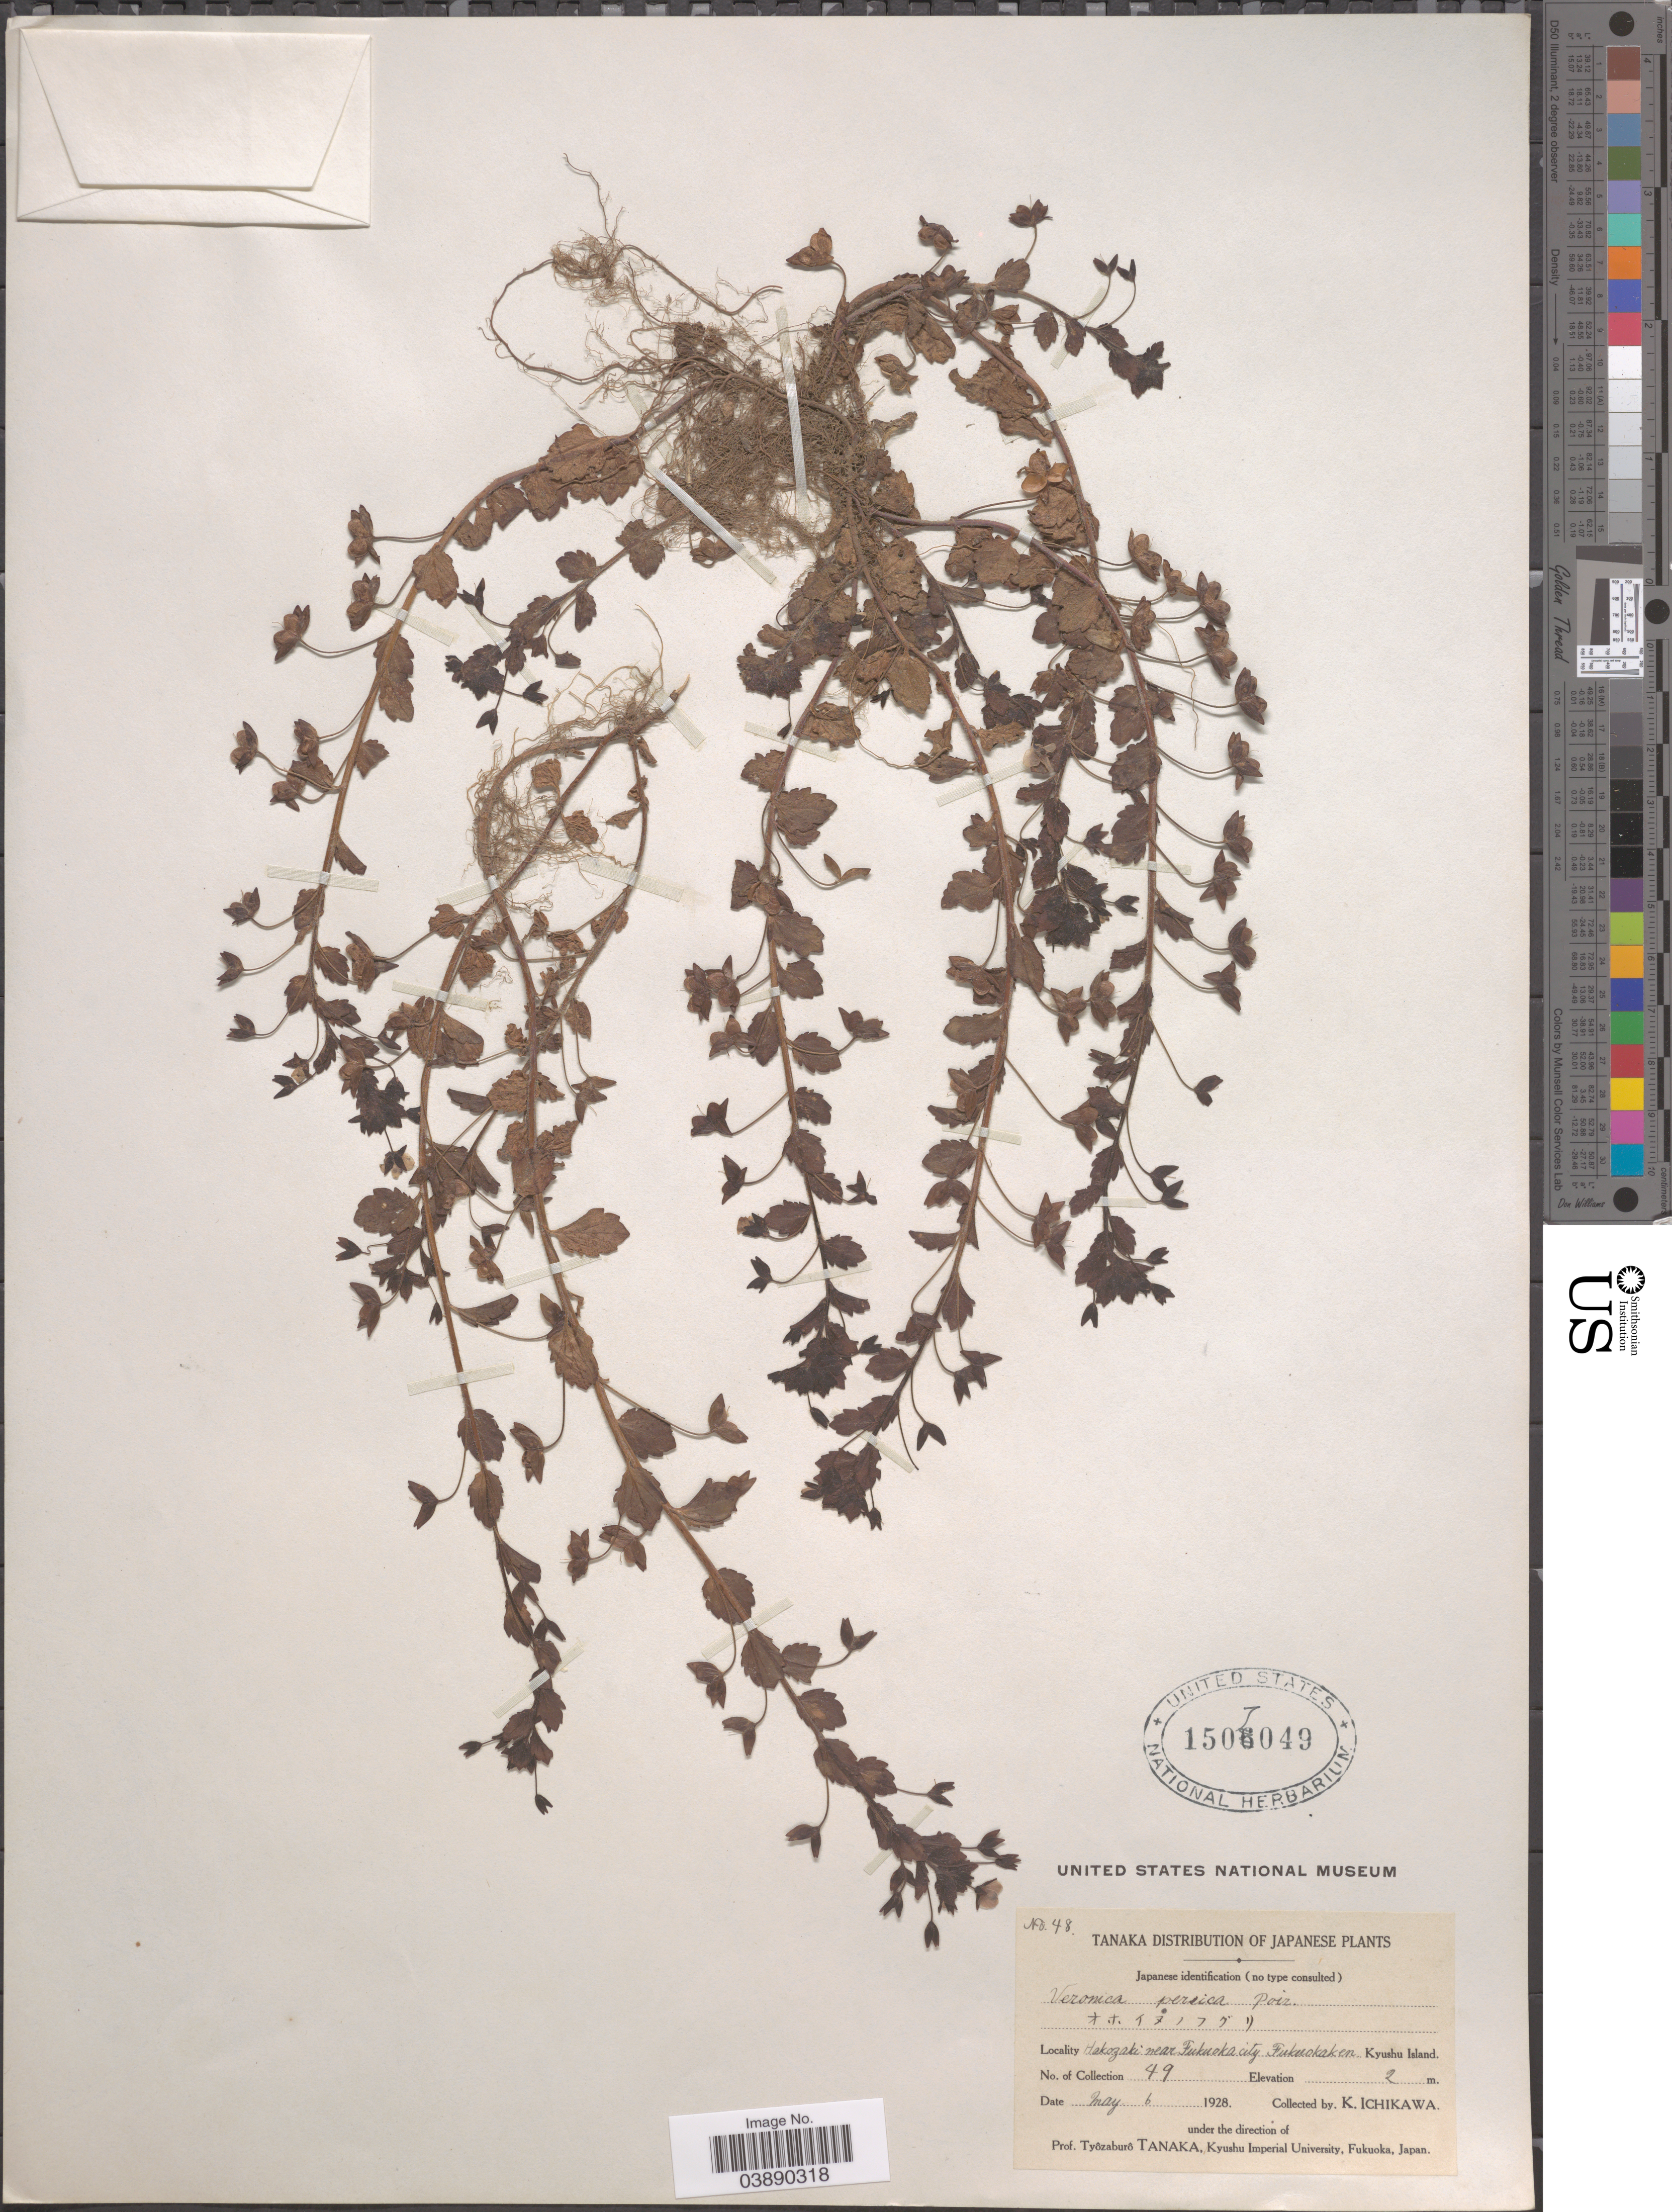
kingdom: Plantae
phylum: Tracheophyta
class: Magnoliopsida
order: Lamiales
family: Plantaginaceae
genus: Veronica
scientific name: Veronica persica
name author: Poir.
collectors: K. Ichikawa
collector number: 48/49 ?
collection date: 1928-05-06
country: Japan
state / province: Hukuoka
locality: Hakozaki near Fukuoka city Fukuokaken Kyushu Island.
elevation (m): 2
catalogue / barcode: US 1507049